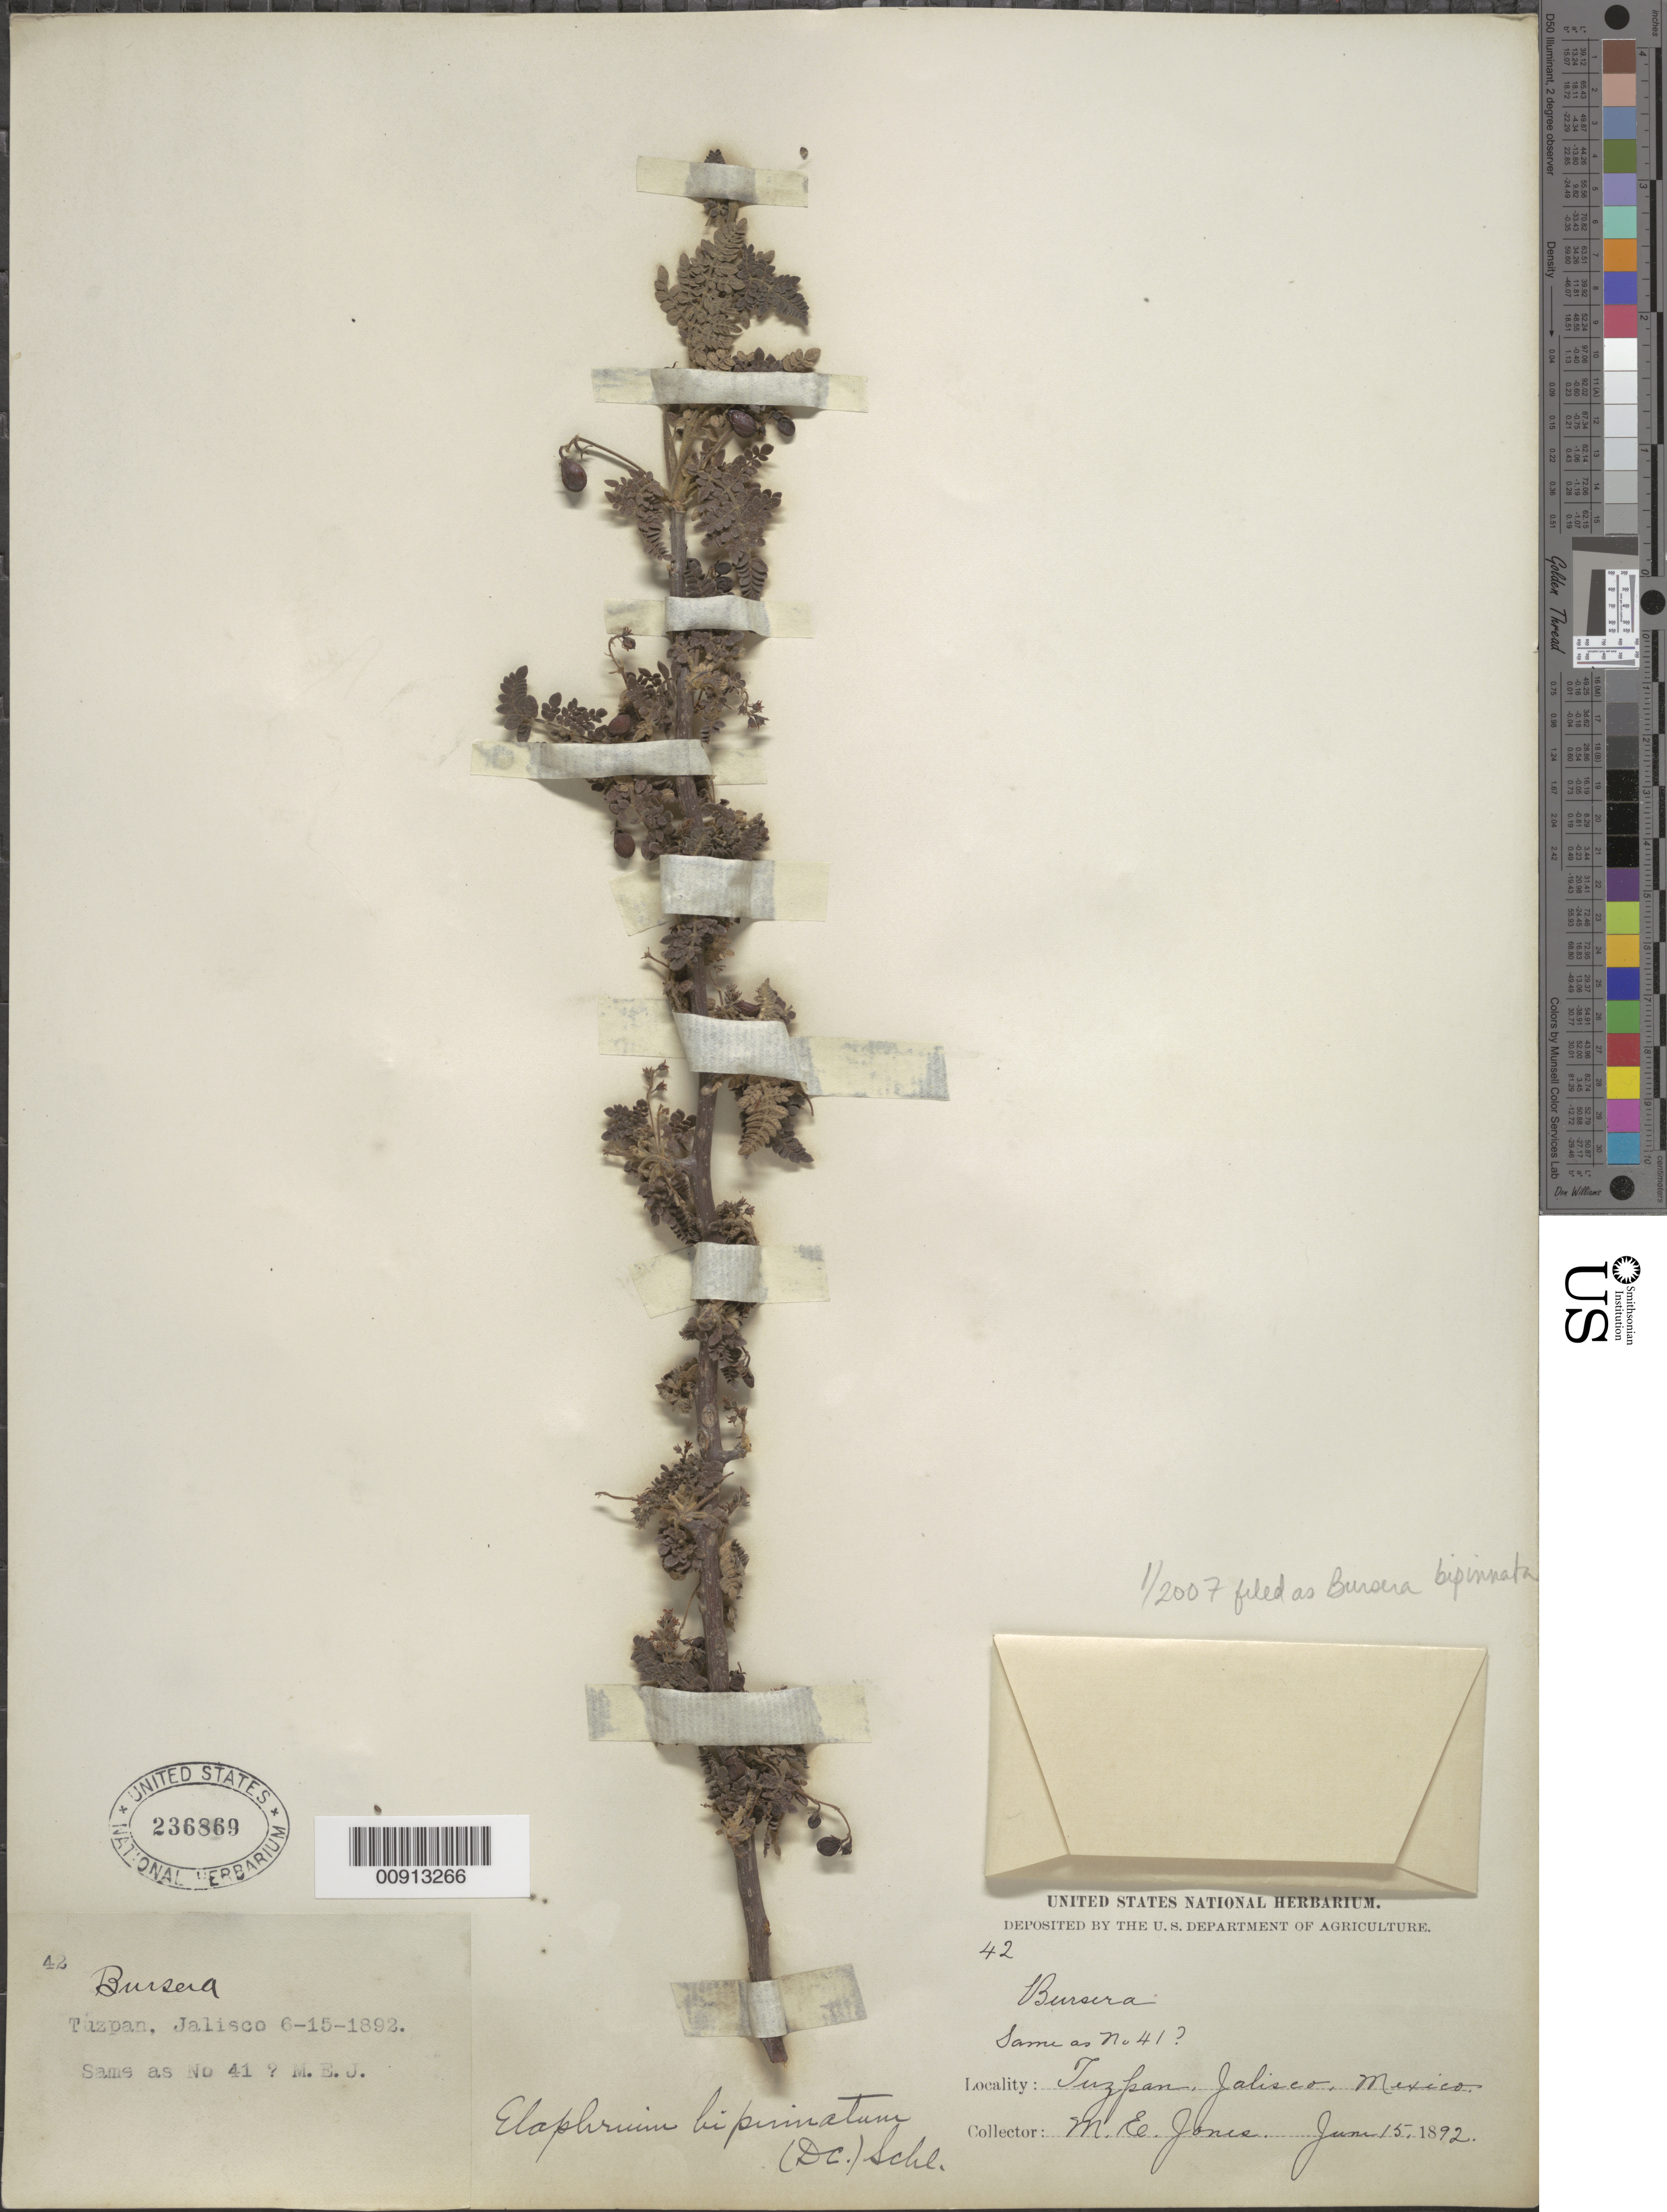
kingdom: Plantae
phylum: Tracheophyta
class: Magnoliopsida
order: Sapindales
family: Burseraceae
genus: Bursera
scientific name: Bursera bipinnata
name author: Engl.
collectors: M. E. Jones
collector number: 42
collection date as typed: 15 Jun 1892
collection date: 1892-06-15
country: Mexico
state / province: Jalisco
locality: Tuzpan, Jalisco.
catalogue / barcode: US 236869